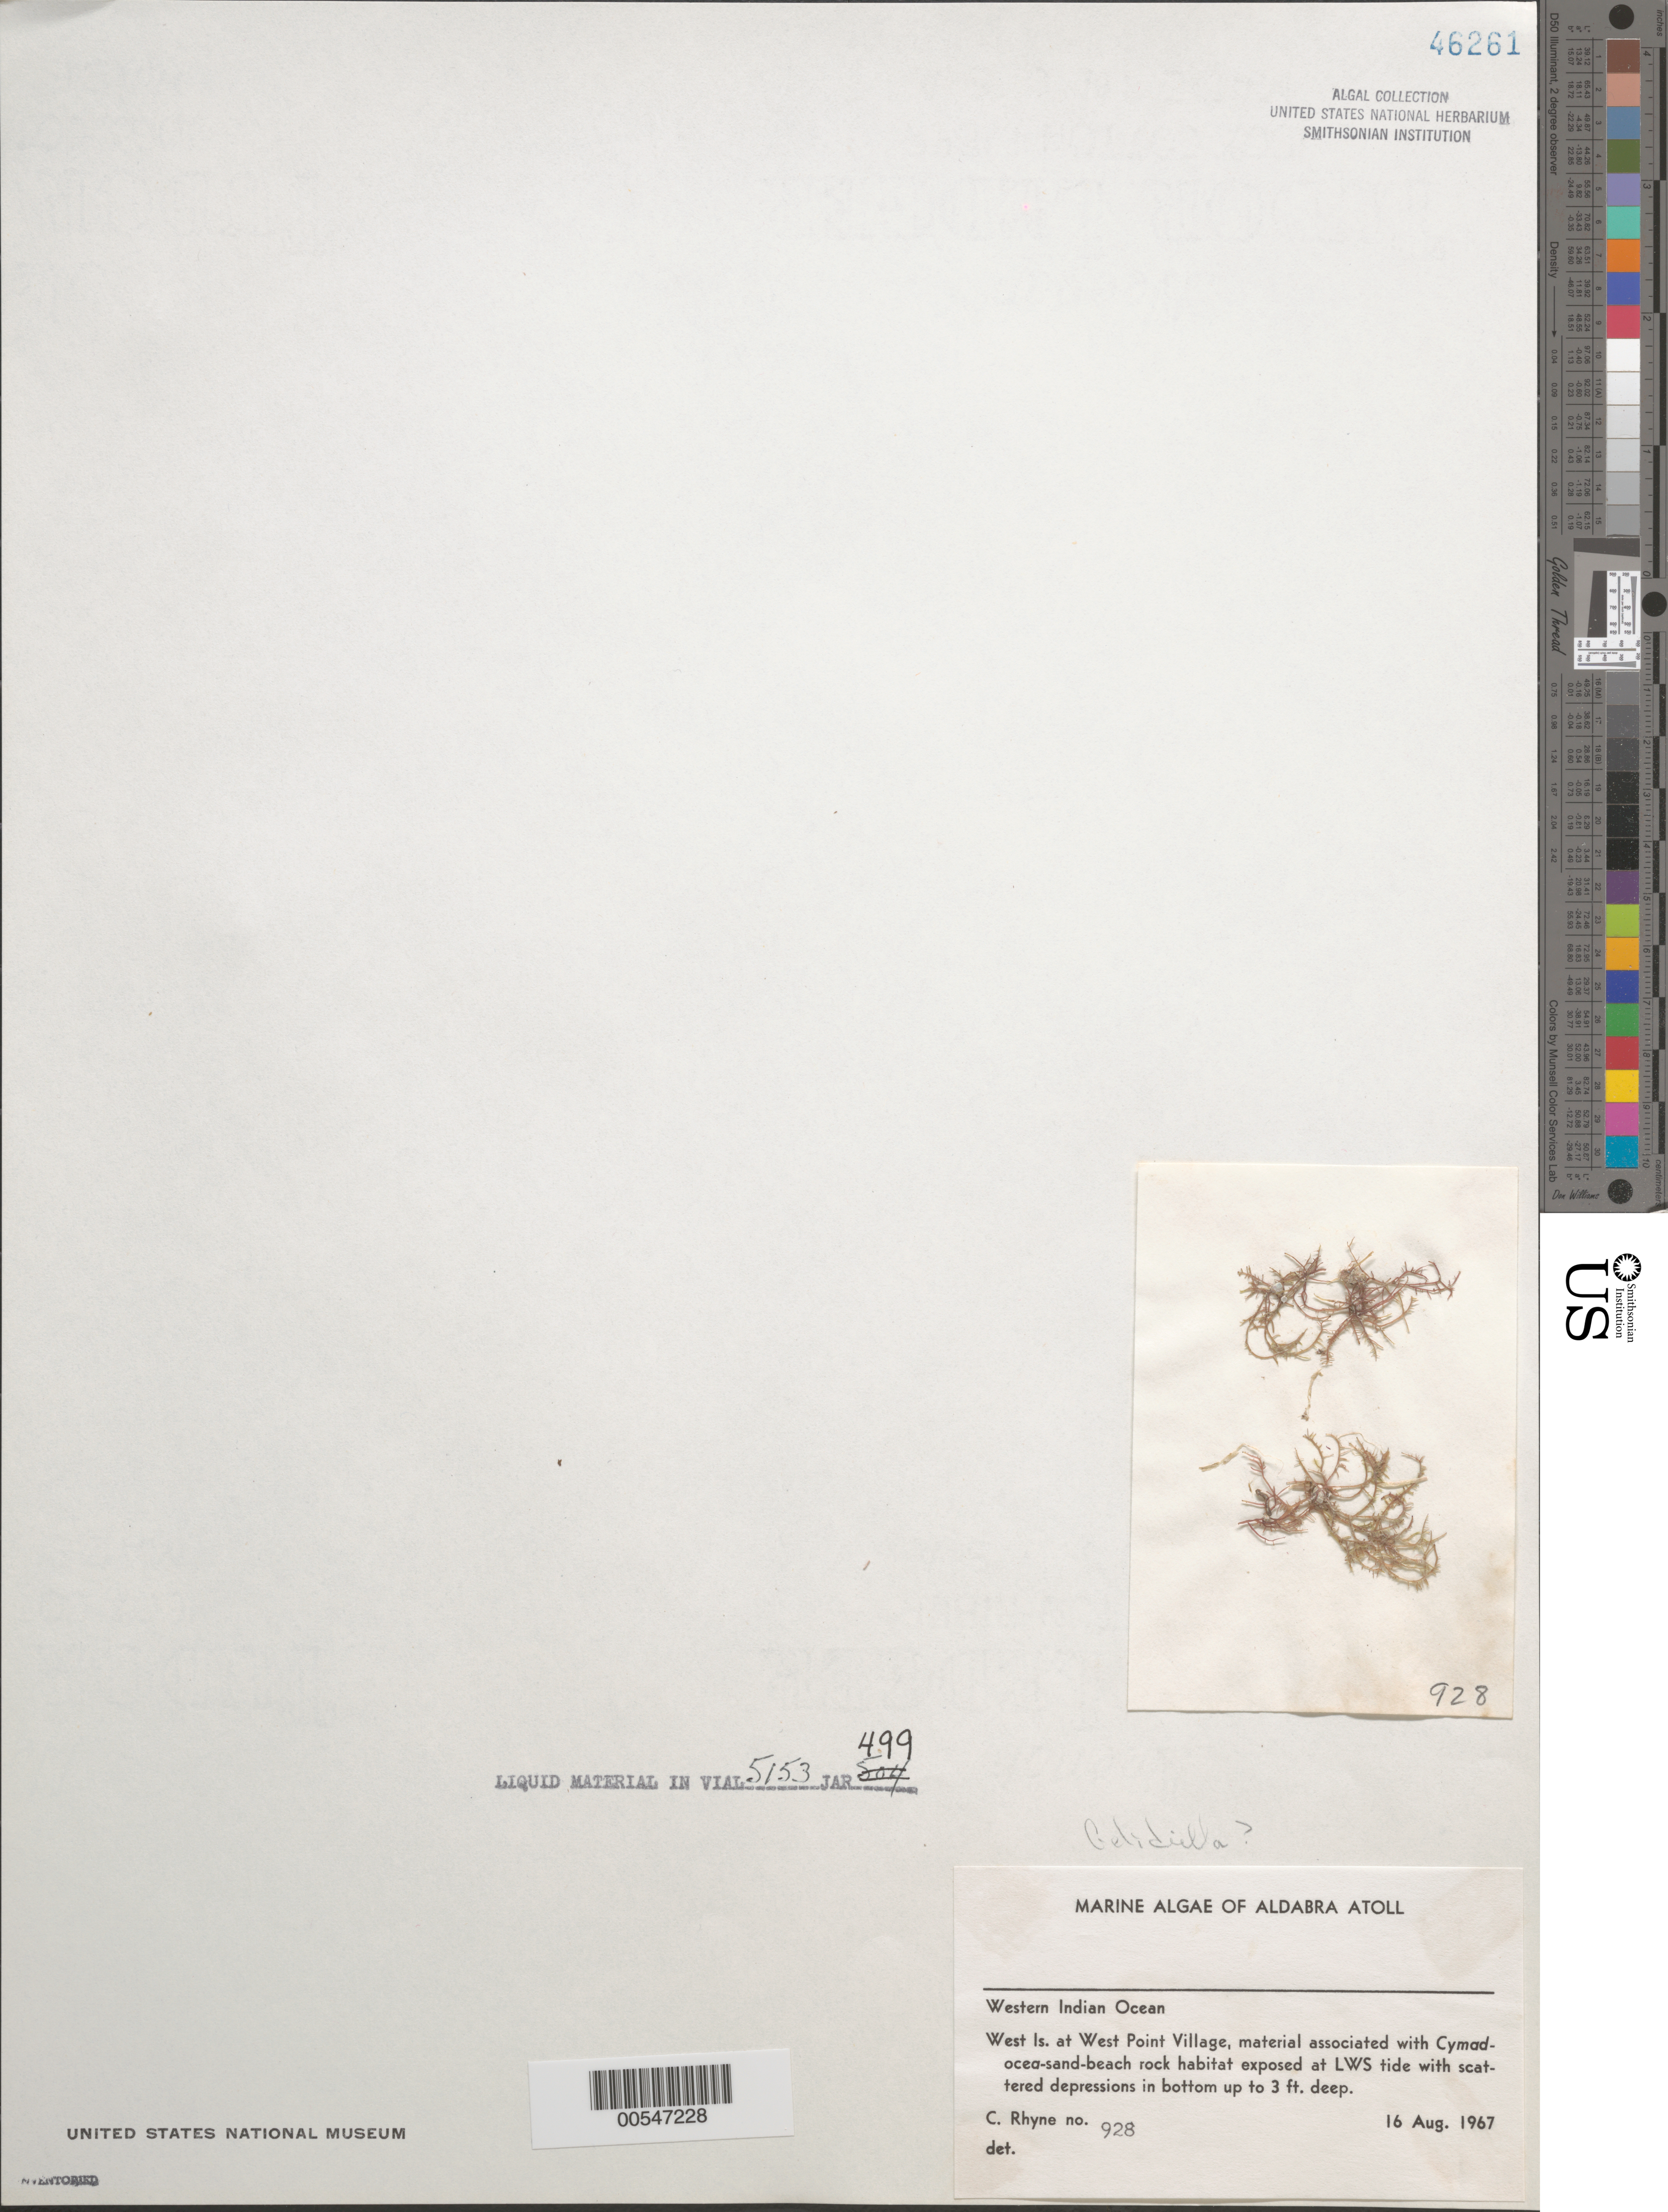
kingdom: Plantae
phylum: Rhodophyta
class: Florideophyceae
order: Gelidiales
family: Gelidiellaceae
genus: Gelidiella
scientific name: Gelidiella sp.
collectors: C. Rhyne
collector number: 928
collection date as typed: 16 Aug 1967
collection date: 1967-08-16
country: Seychelles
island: Aldabra Atoll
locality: West Islet, West Point Village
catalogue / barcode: US 46261